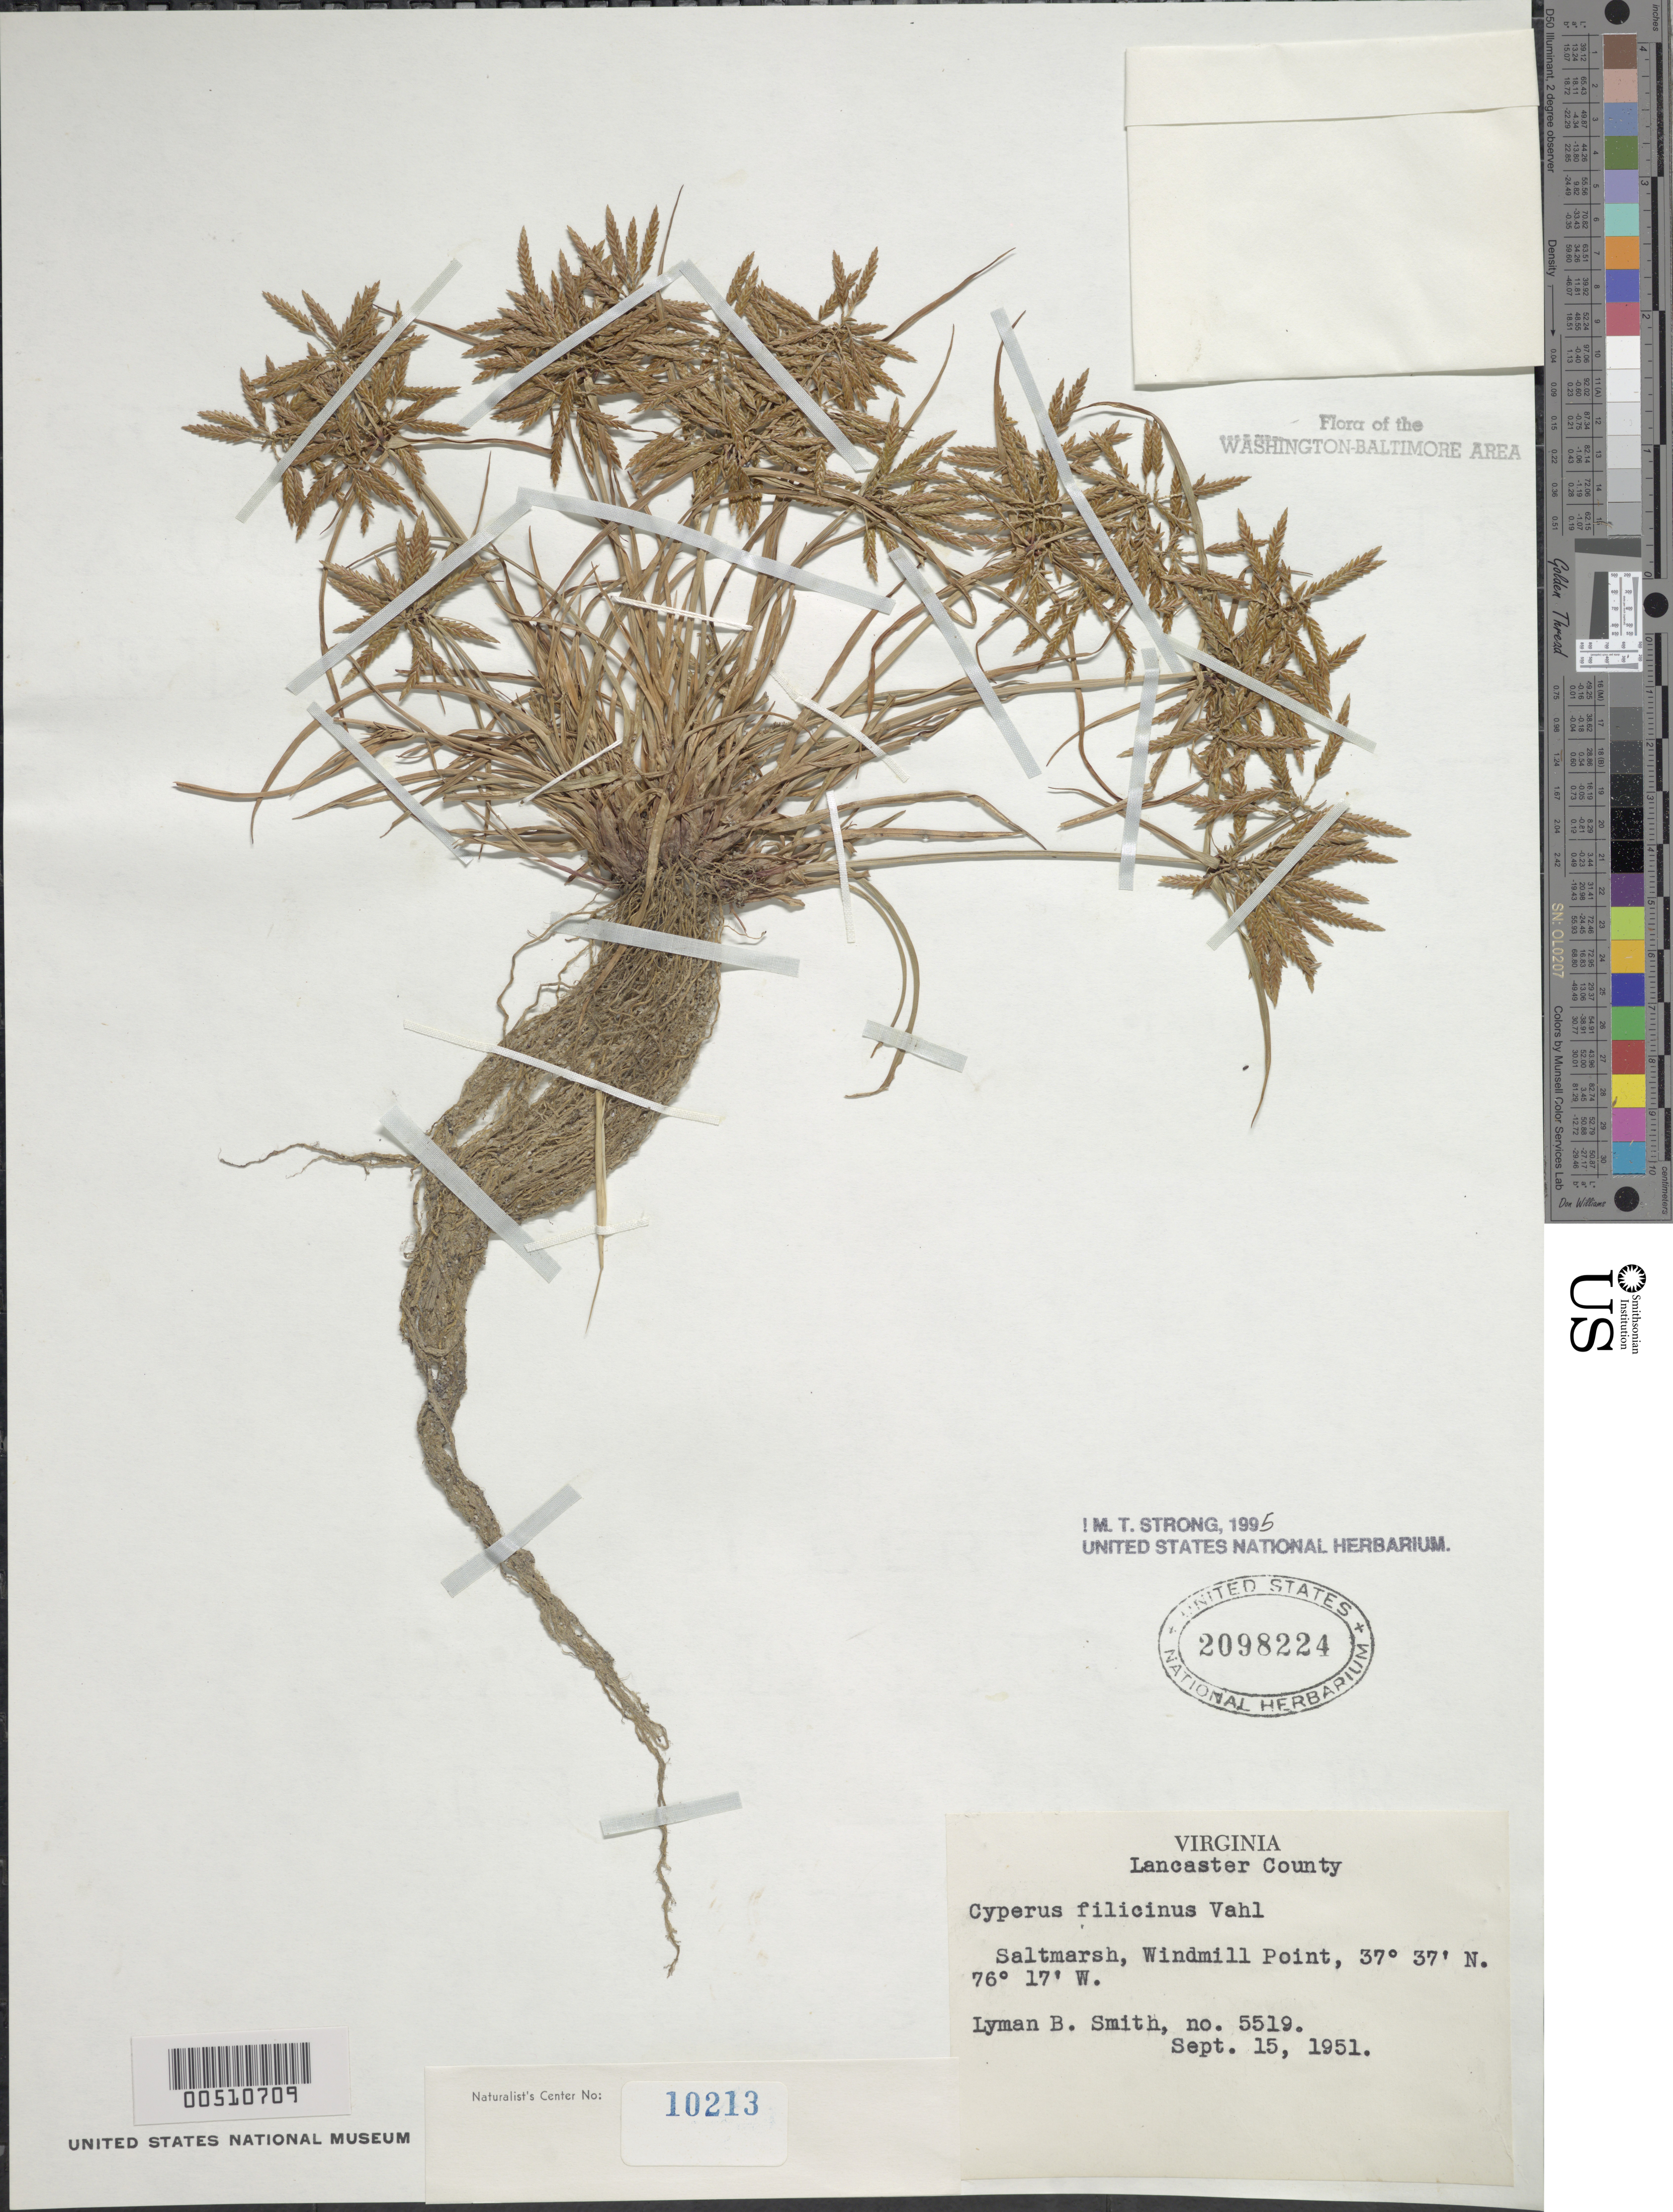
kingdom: Plantae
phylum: Tracheophyta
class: Liliopsida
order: Poales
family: Cyperaceae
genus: Cyperus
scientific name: Cyperus filicinus Vahl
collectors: L. Smith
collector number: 5519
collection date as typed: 15 Sep 1951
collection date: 1951-09-15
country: United States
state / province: Virginia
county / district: Lancaster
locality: Windmill Point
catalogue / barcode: US 2098224